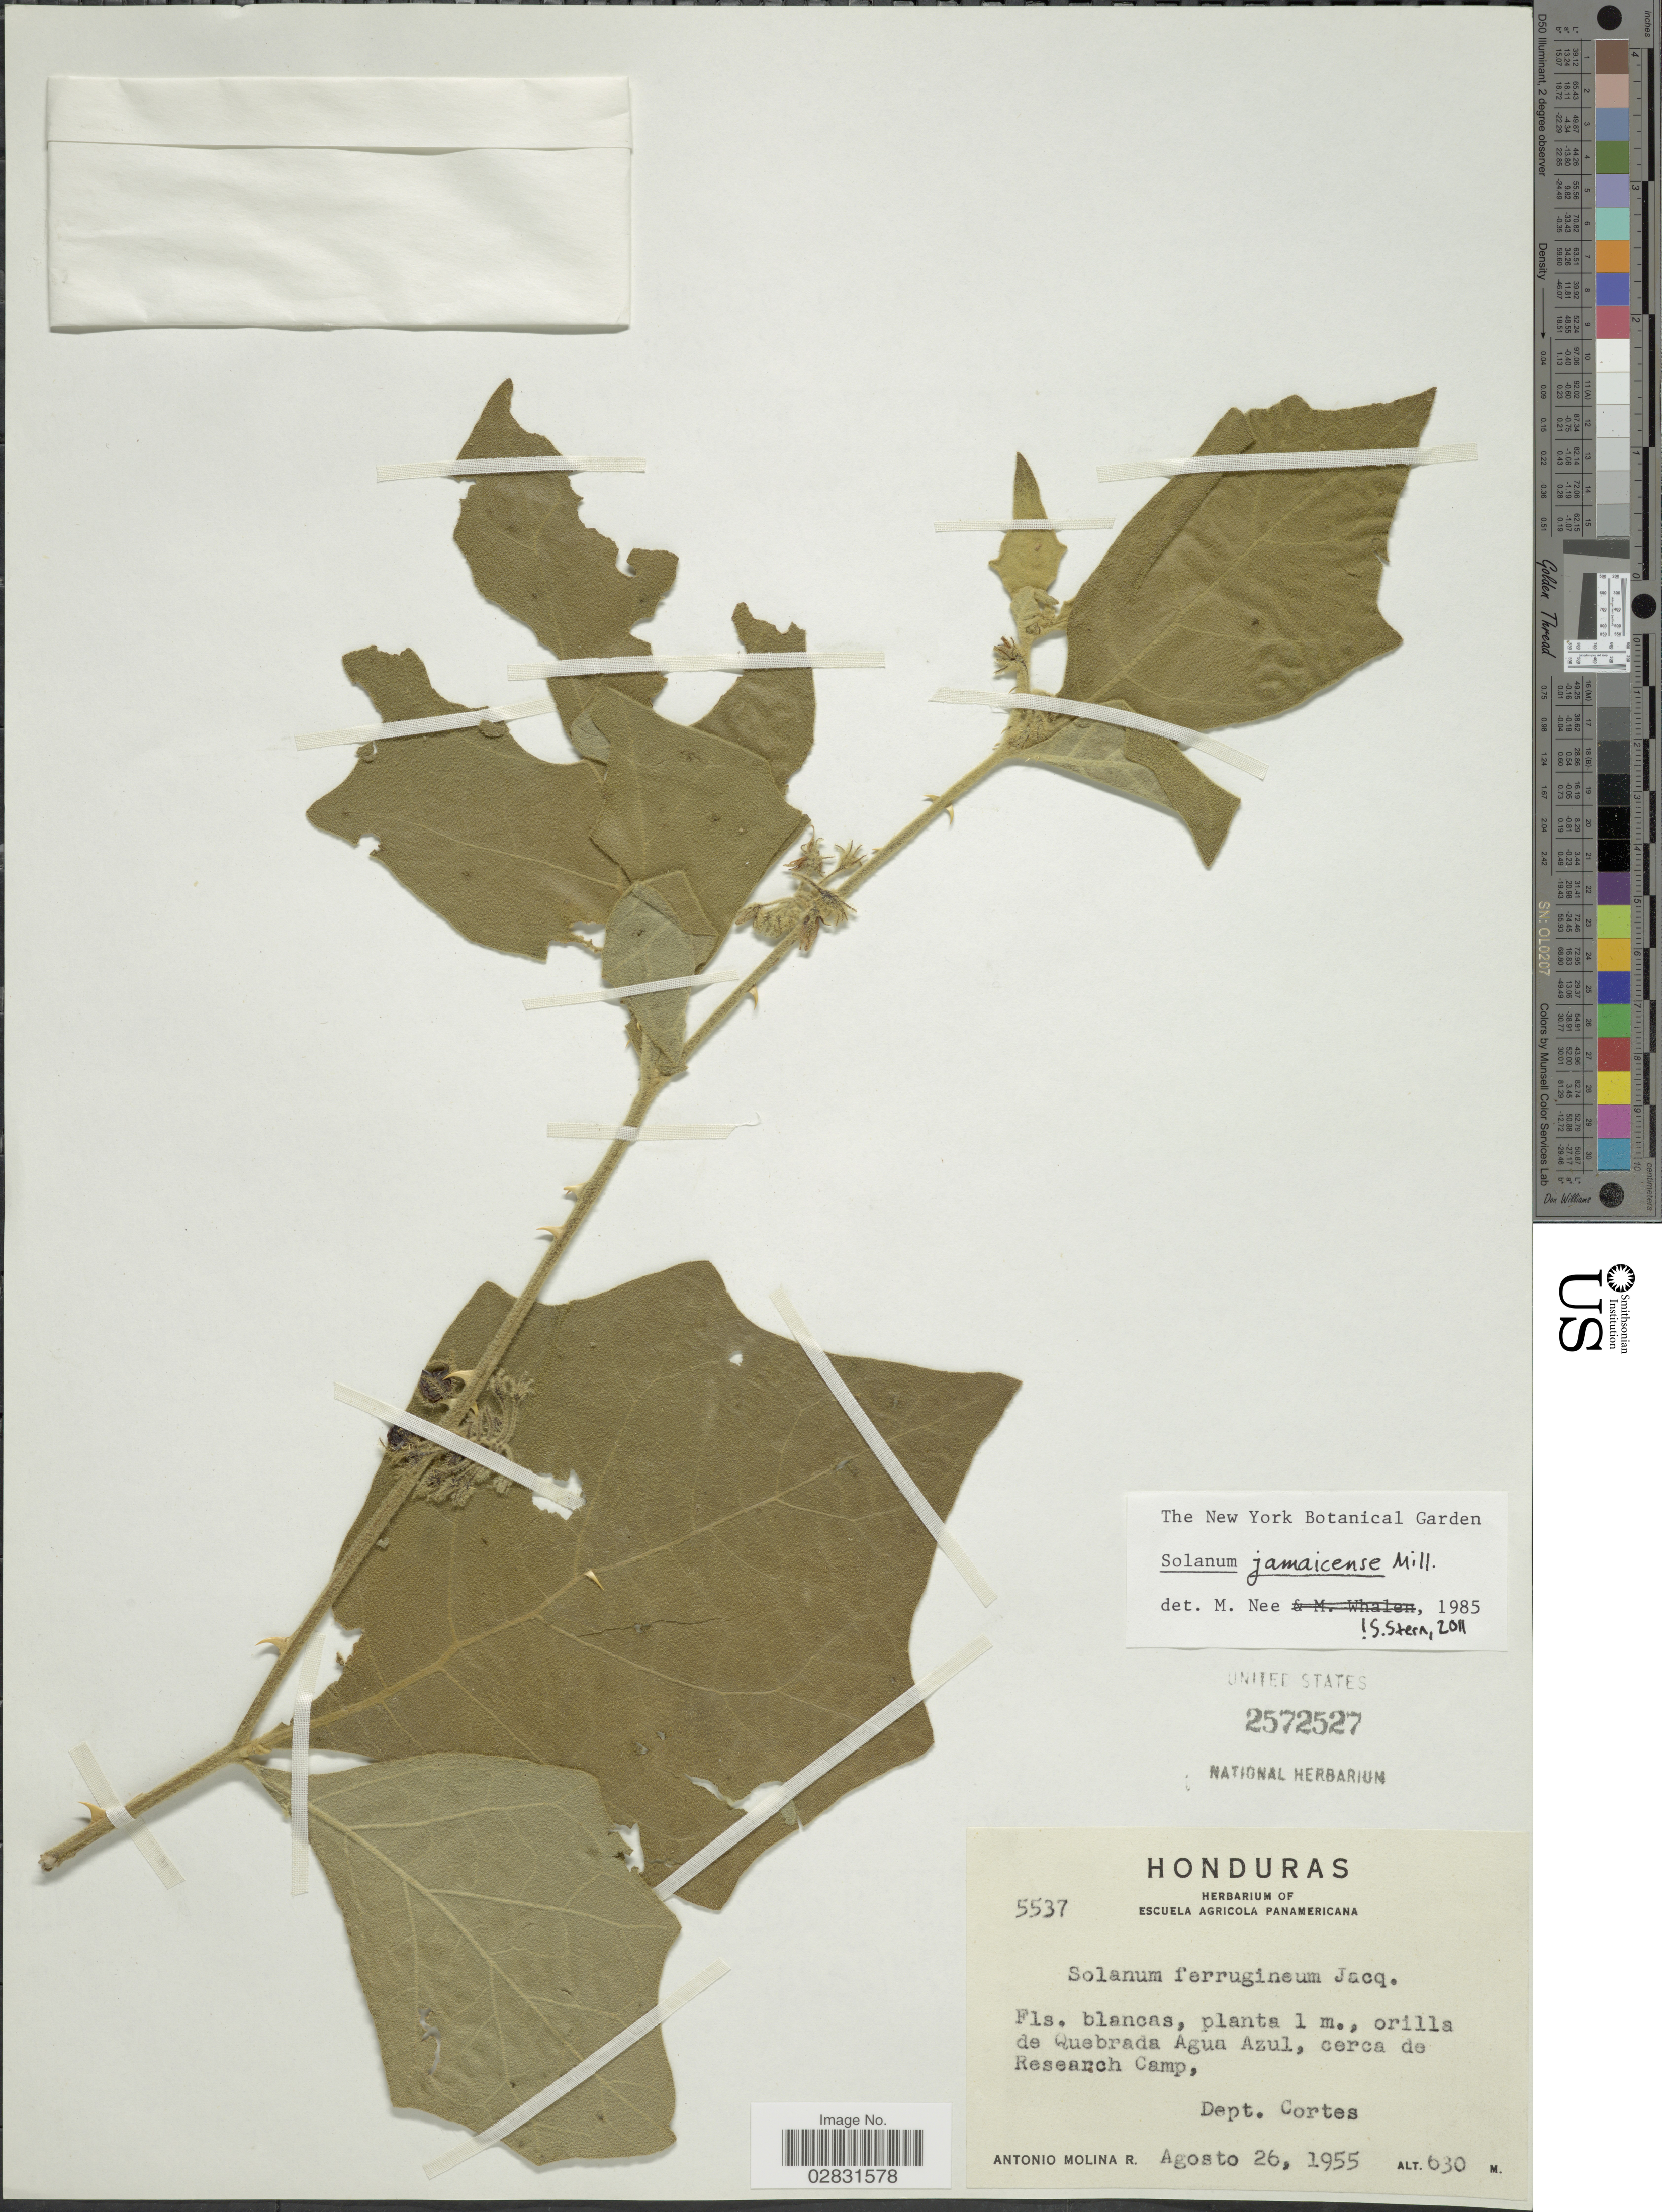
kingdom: Plantae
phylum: Tracheophyta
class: Magnoliopsida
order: Solanales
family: Solanaceae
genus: Solanum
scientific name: Solanum jamaicense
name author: Mill.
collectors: A. Molina R.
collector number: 5537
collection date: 1955-08-26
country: Honduras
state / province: Cortés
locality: Orilla de Quebrada Agua Azul, cerca de Research Camp, Dept. Cortes.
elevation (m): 630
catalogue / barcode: US 2572527